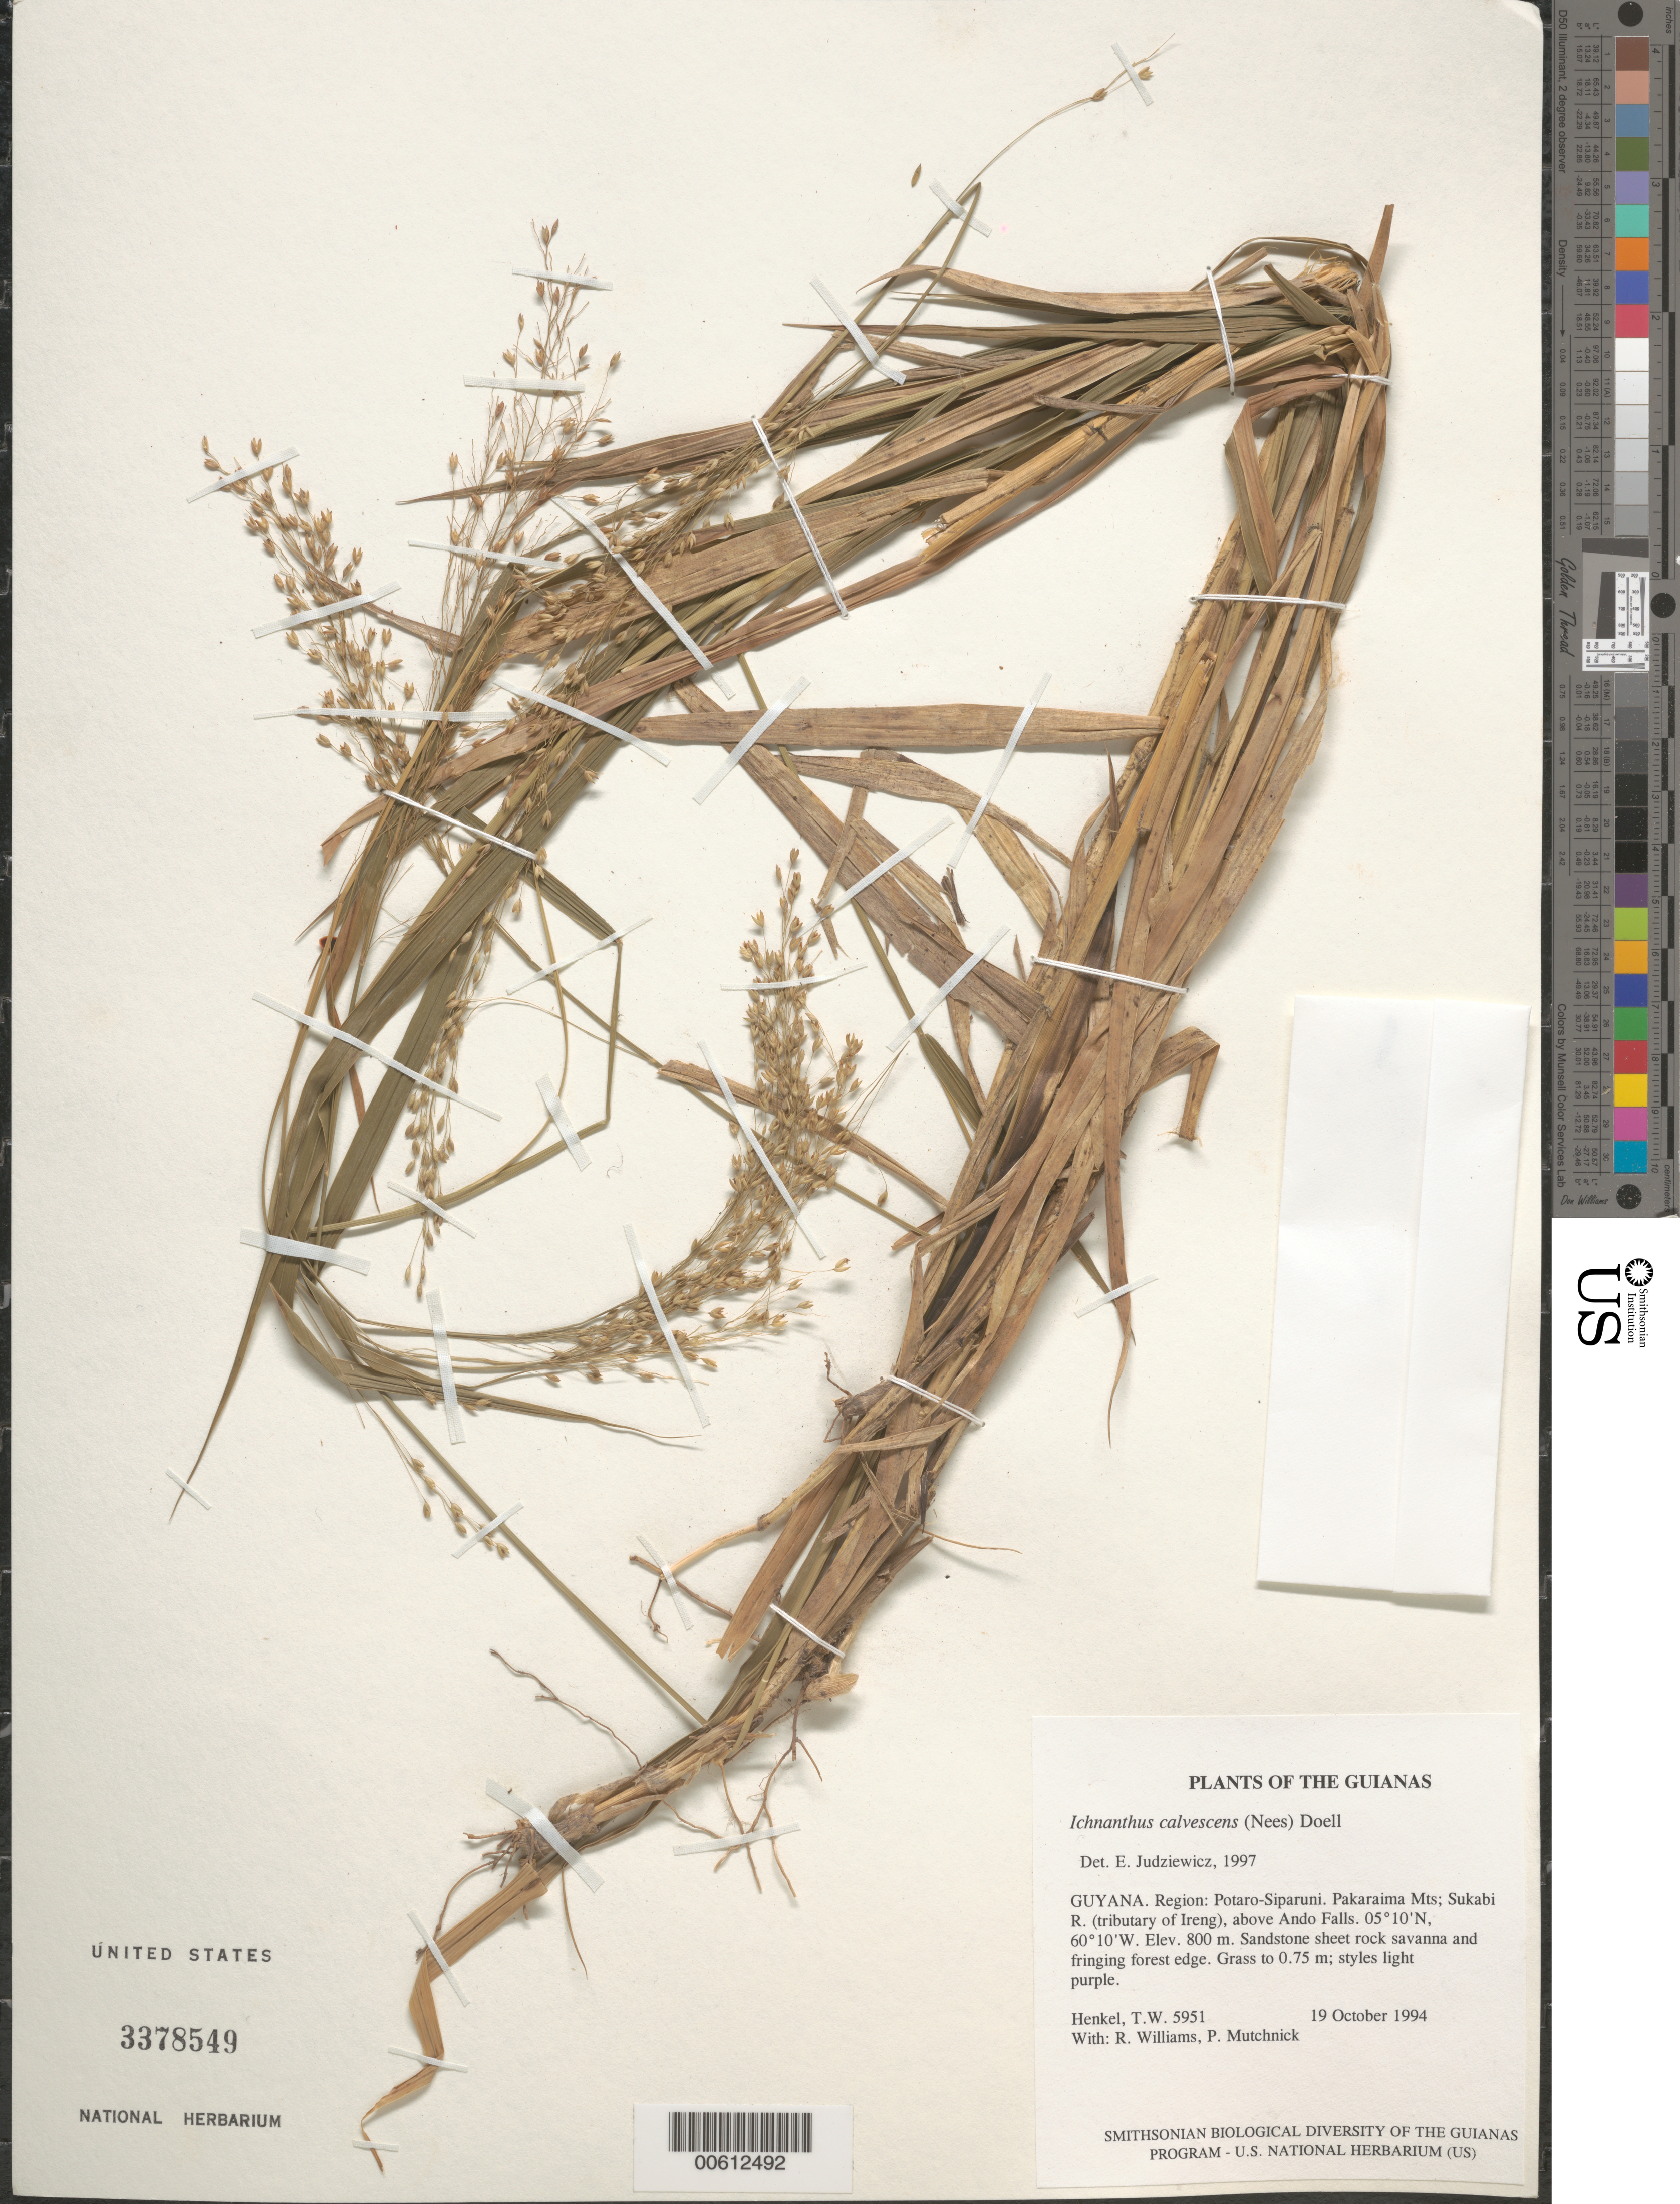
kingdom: Plantae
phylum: Tracheophyta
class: Liliopsida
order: Poales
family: Poaceae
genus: Ichnanthus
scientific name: Ichnanthus calvescens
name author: (Nees ex Trin.) Döll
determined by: Judziewicz, E. J.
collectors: T. Henkel, R. Williams & P. Mutchnick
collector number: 5951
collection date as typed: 19 October 1994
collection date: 1994-10-19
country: Guyana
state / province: Potaro-Siparuni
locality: Pakaraima Mts; Sukabi R. (tributary of Ireng), above Ando Falls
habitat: Sandstone sheet rock savanna and fringing forest edge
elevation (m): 800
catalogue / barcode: US 3378549